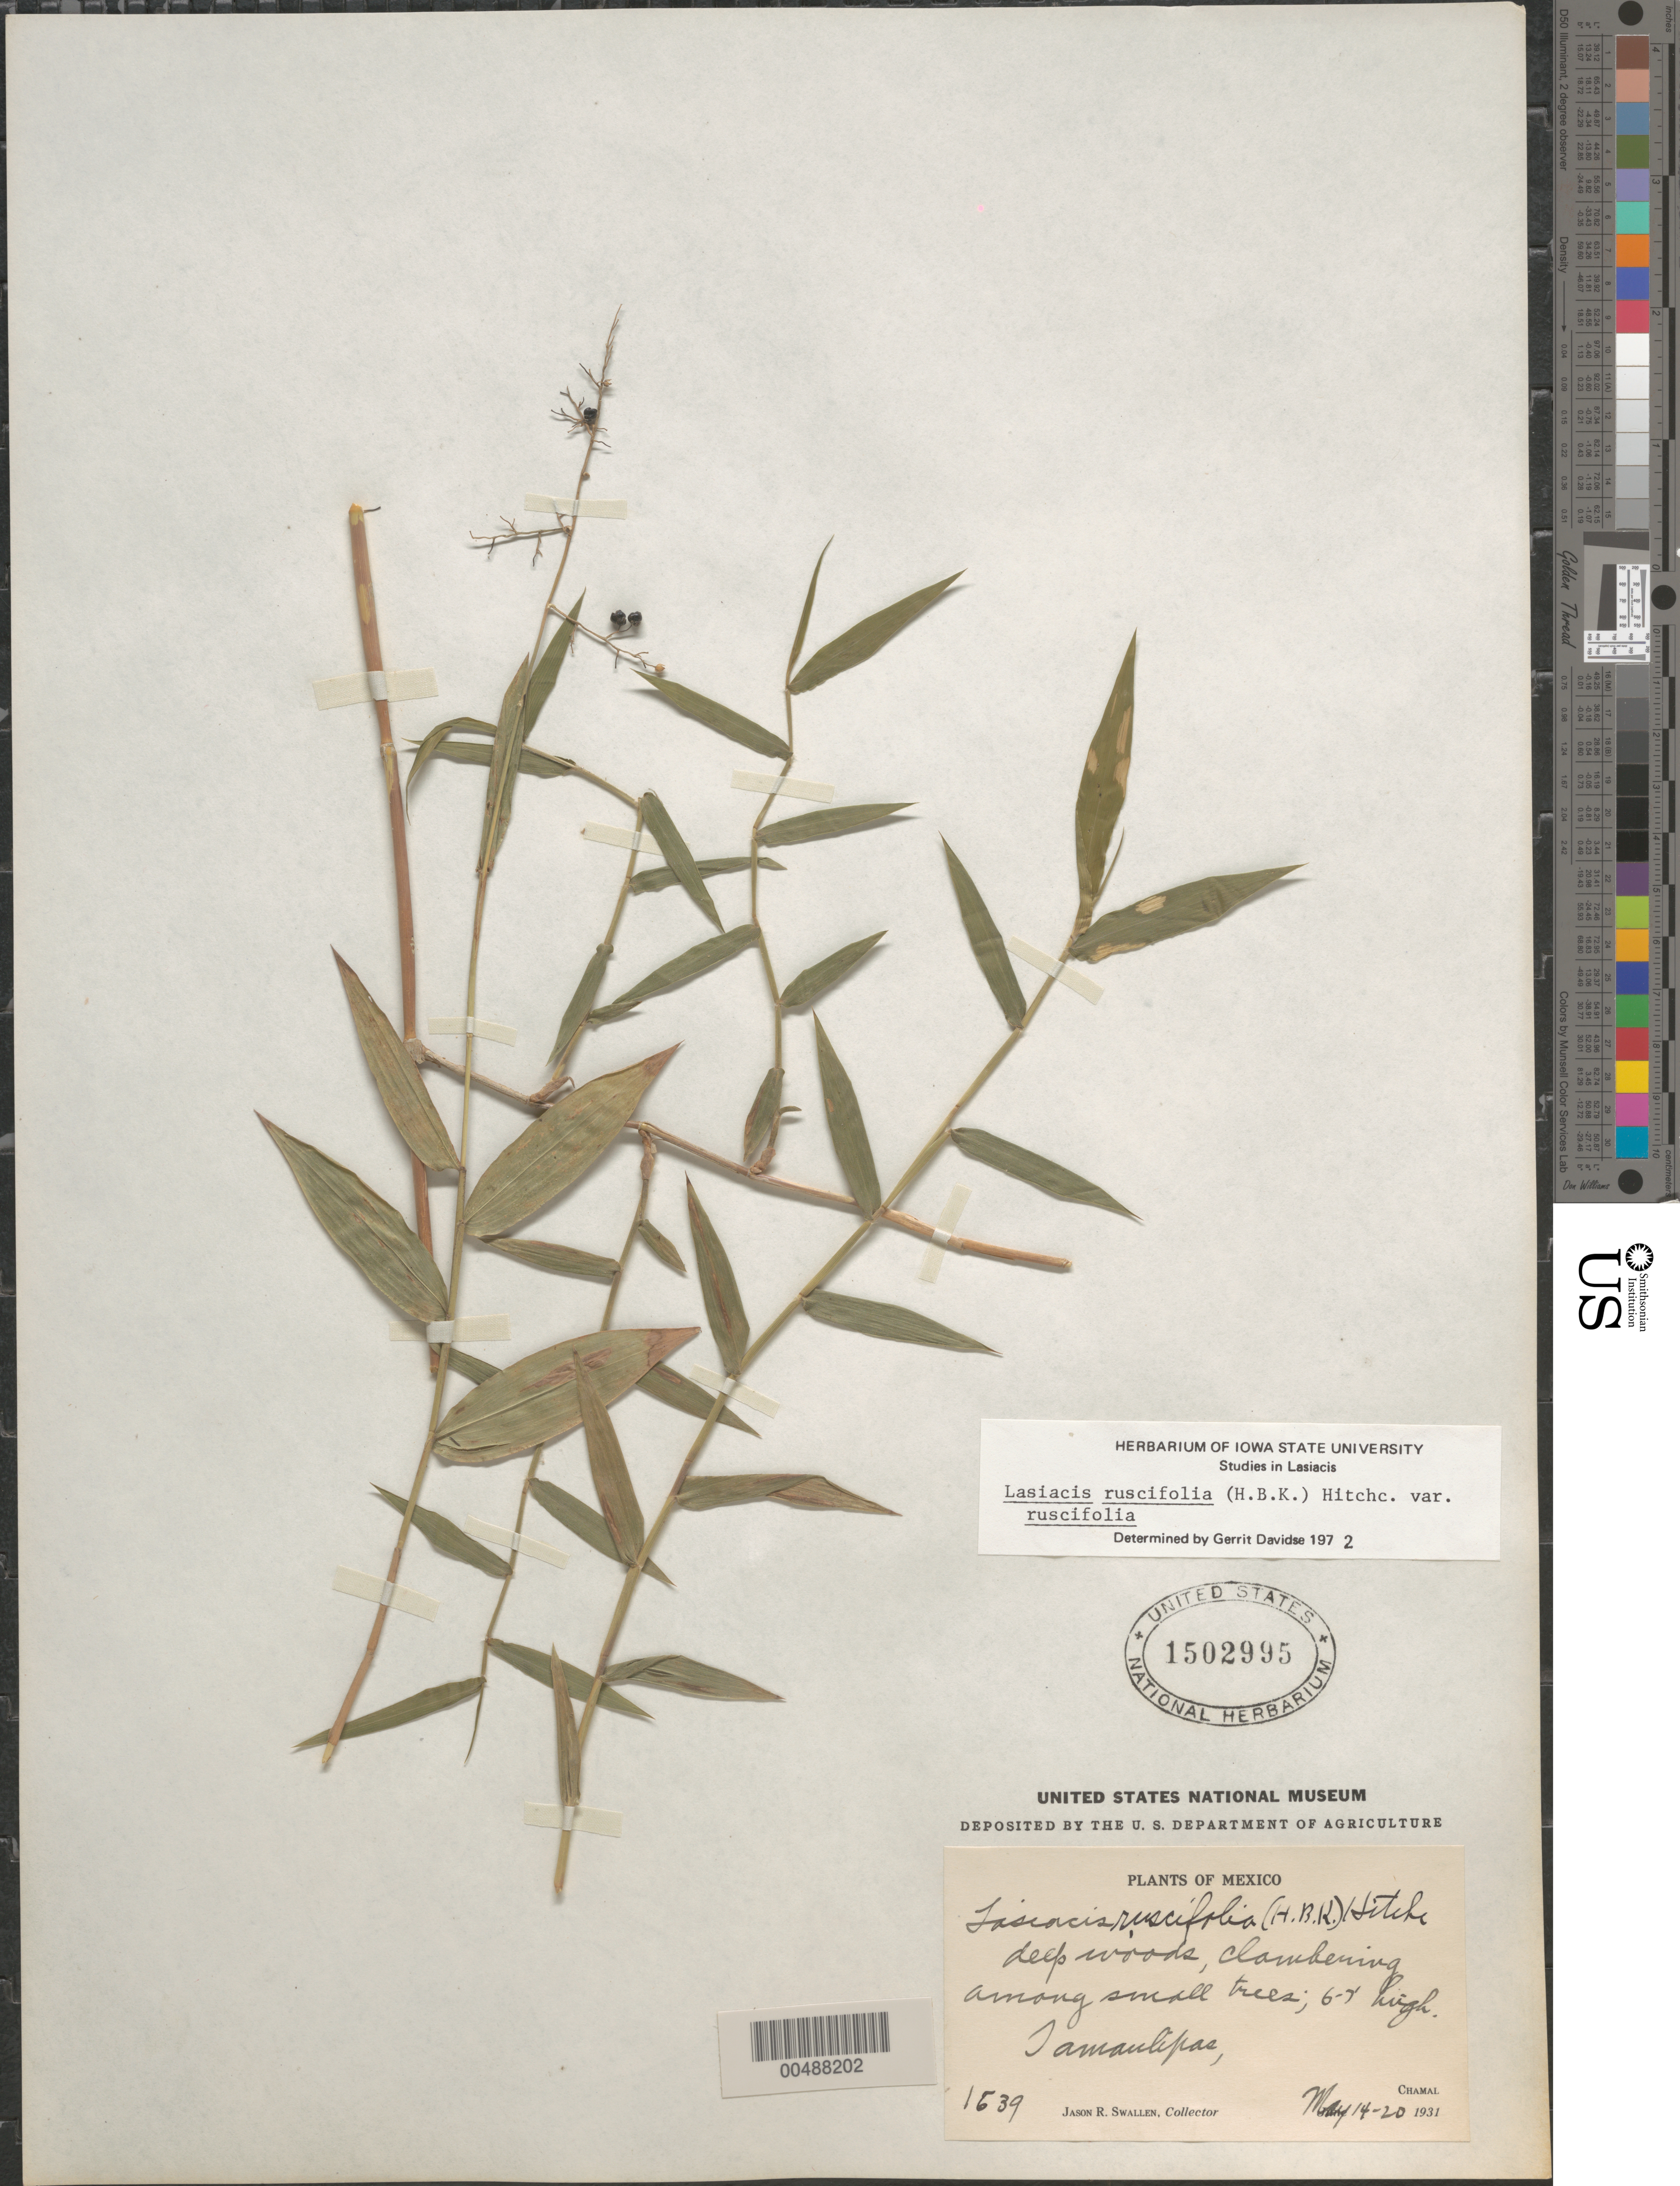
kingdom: Plantae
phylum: Tracheophyta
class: Liliopsida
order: Poales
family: Poaceae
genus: Lasiacis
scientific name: Lasiacis ruscifolia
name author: (Kunth) Hitchc.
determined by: Davidse, Gerrit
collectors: J. R. Swallen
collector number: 1639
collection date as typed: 14 May 1931 to 20 May 1931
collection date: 1931-05-14/1931-05-20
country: Mexico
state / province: Tamaulipas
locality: Chamal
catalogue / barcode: US 1502995